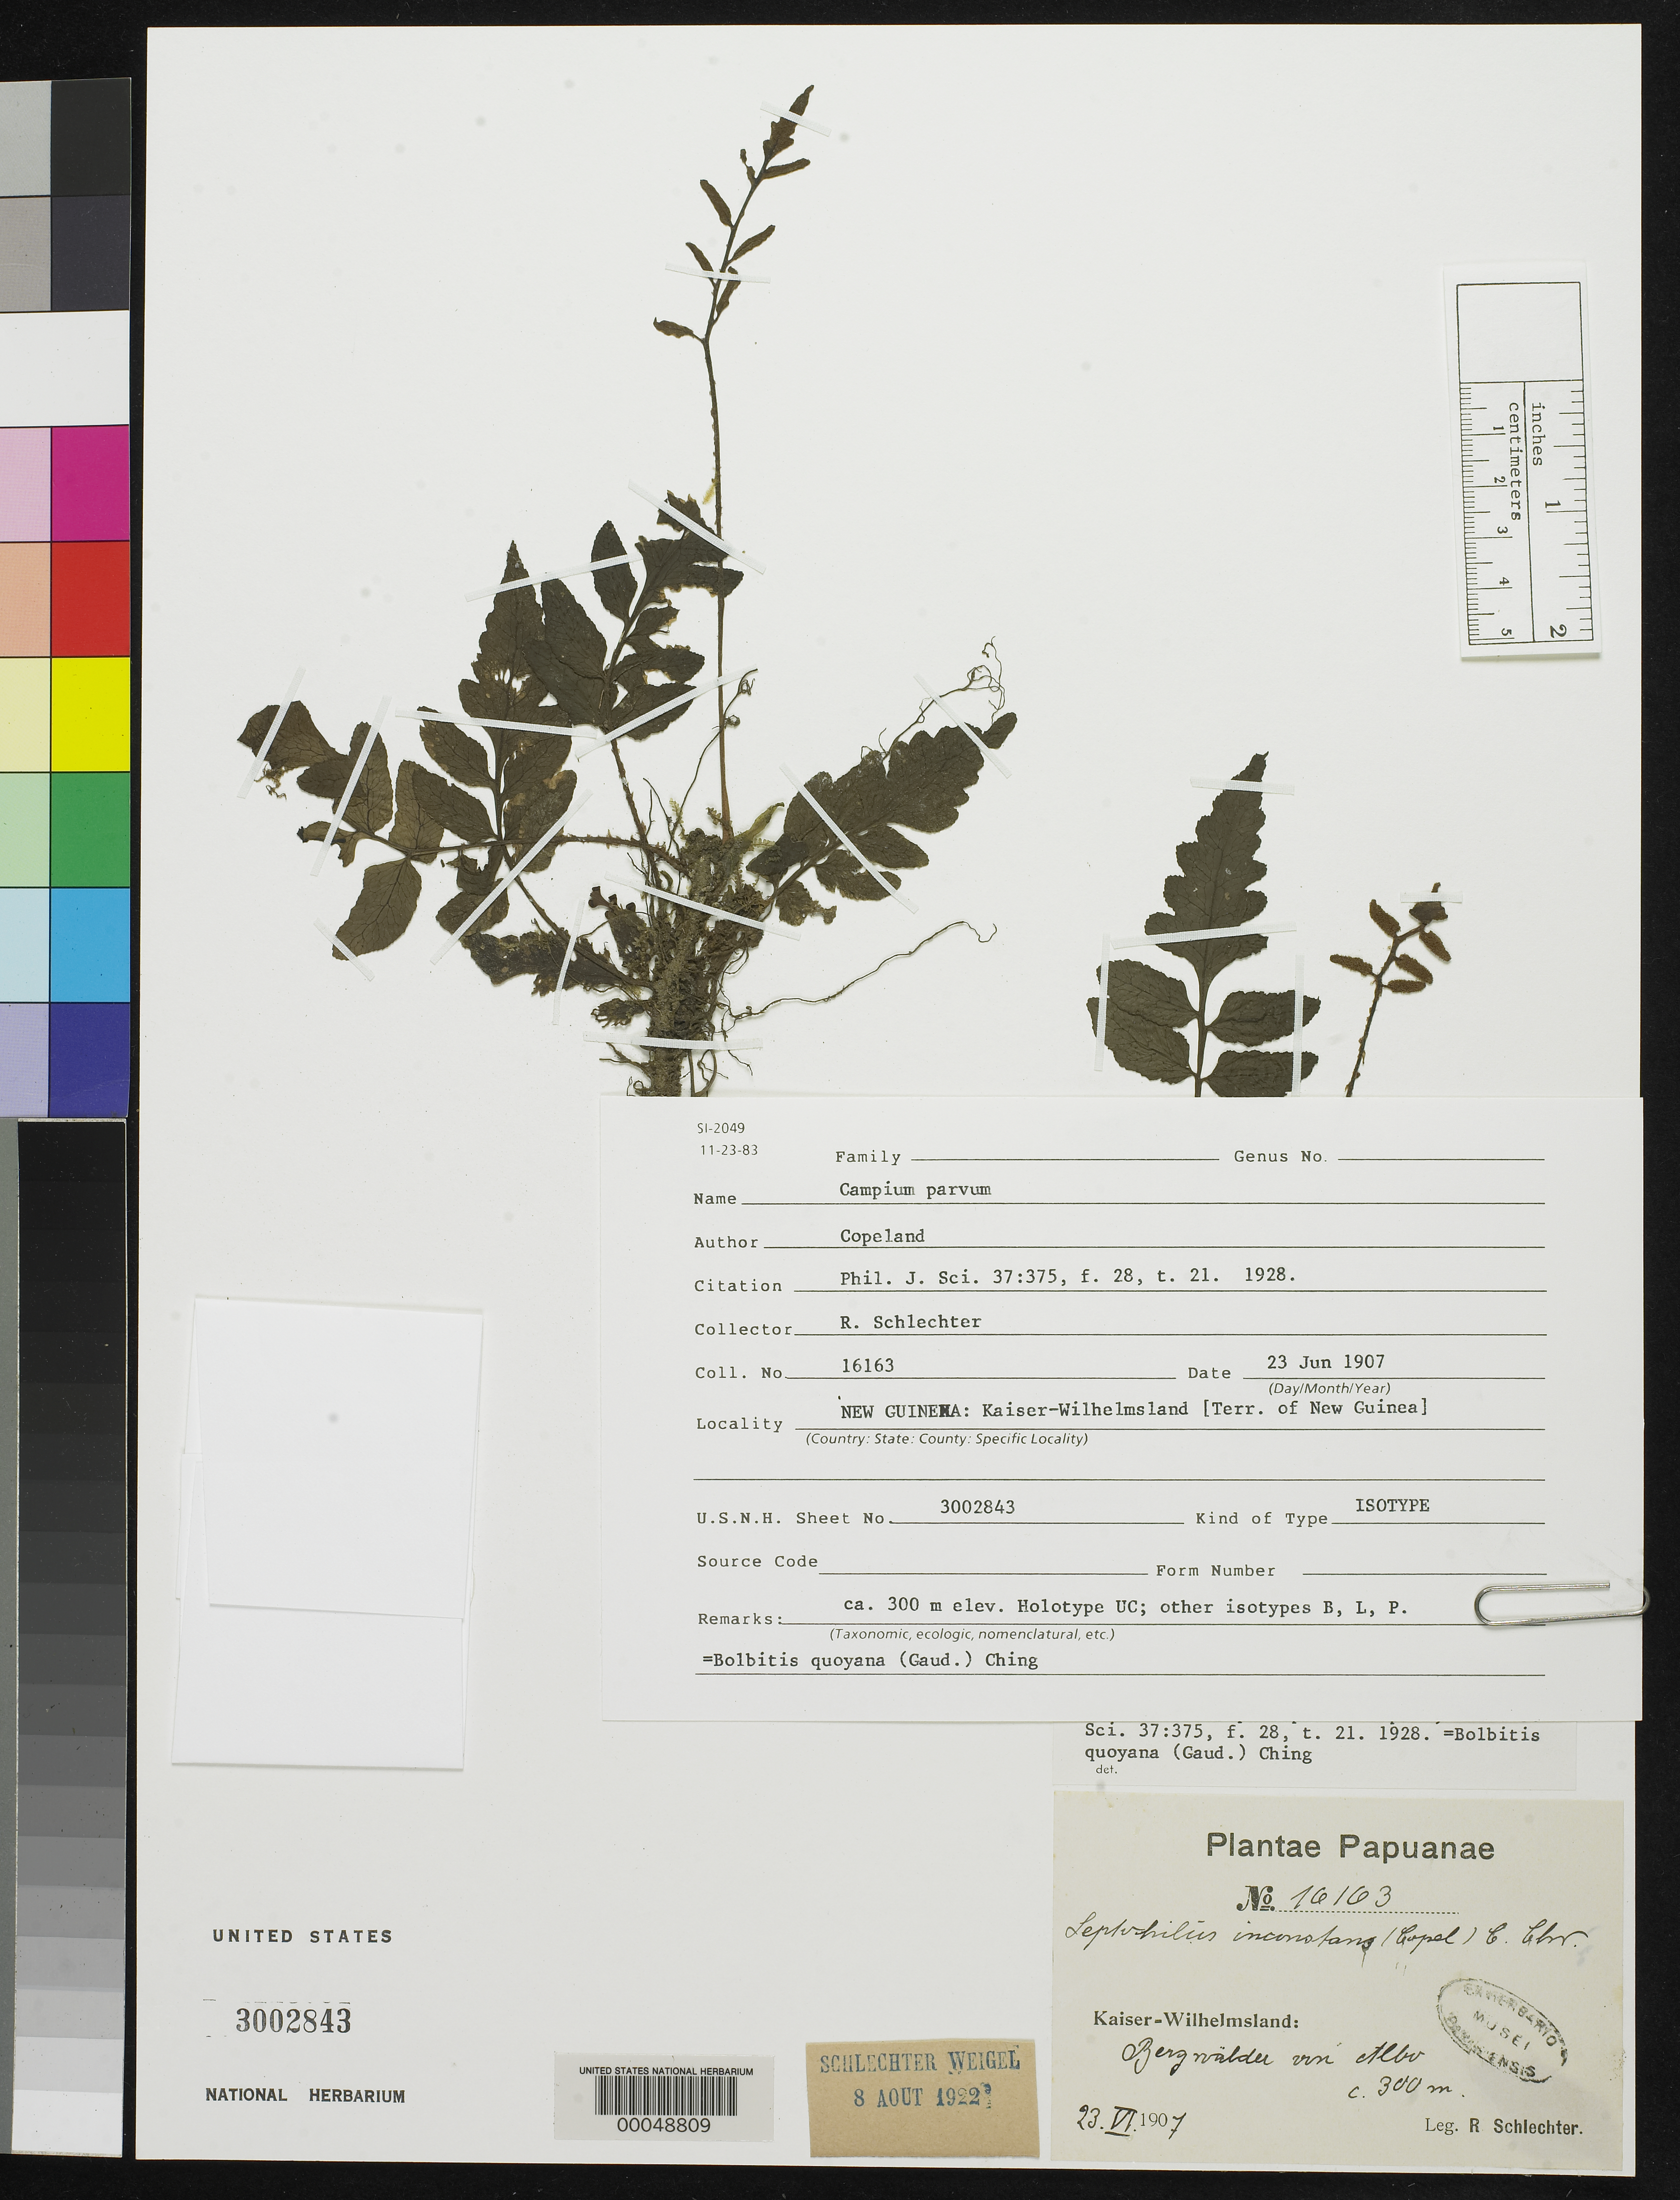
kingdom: Plantae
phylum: Tracheophyta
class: Polypodiopsida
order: Polypodiales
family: Dryopteridaceae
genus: Campium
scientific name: Campium parvum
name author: Copel.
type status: Isotype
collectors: F. R. R. Schlechter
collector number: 16163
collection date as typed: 23 Jun 1907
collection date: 1907-06-23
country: Papua New Guinea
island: New Guinea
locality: Kaiser-Wilhelmsland.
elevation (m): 300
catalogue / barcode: US 3002843